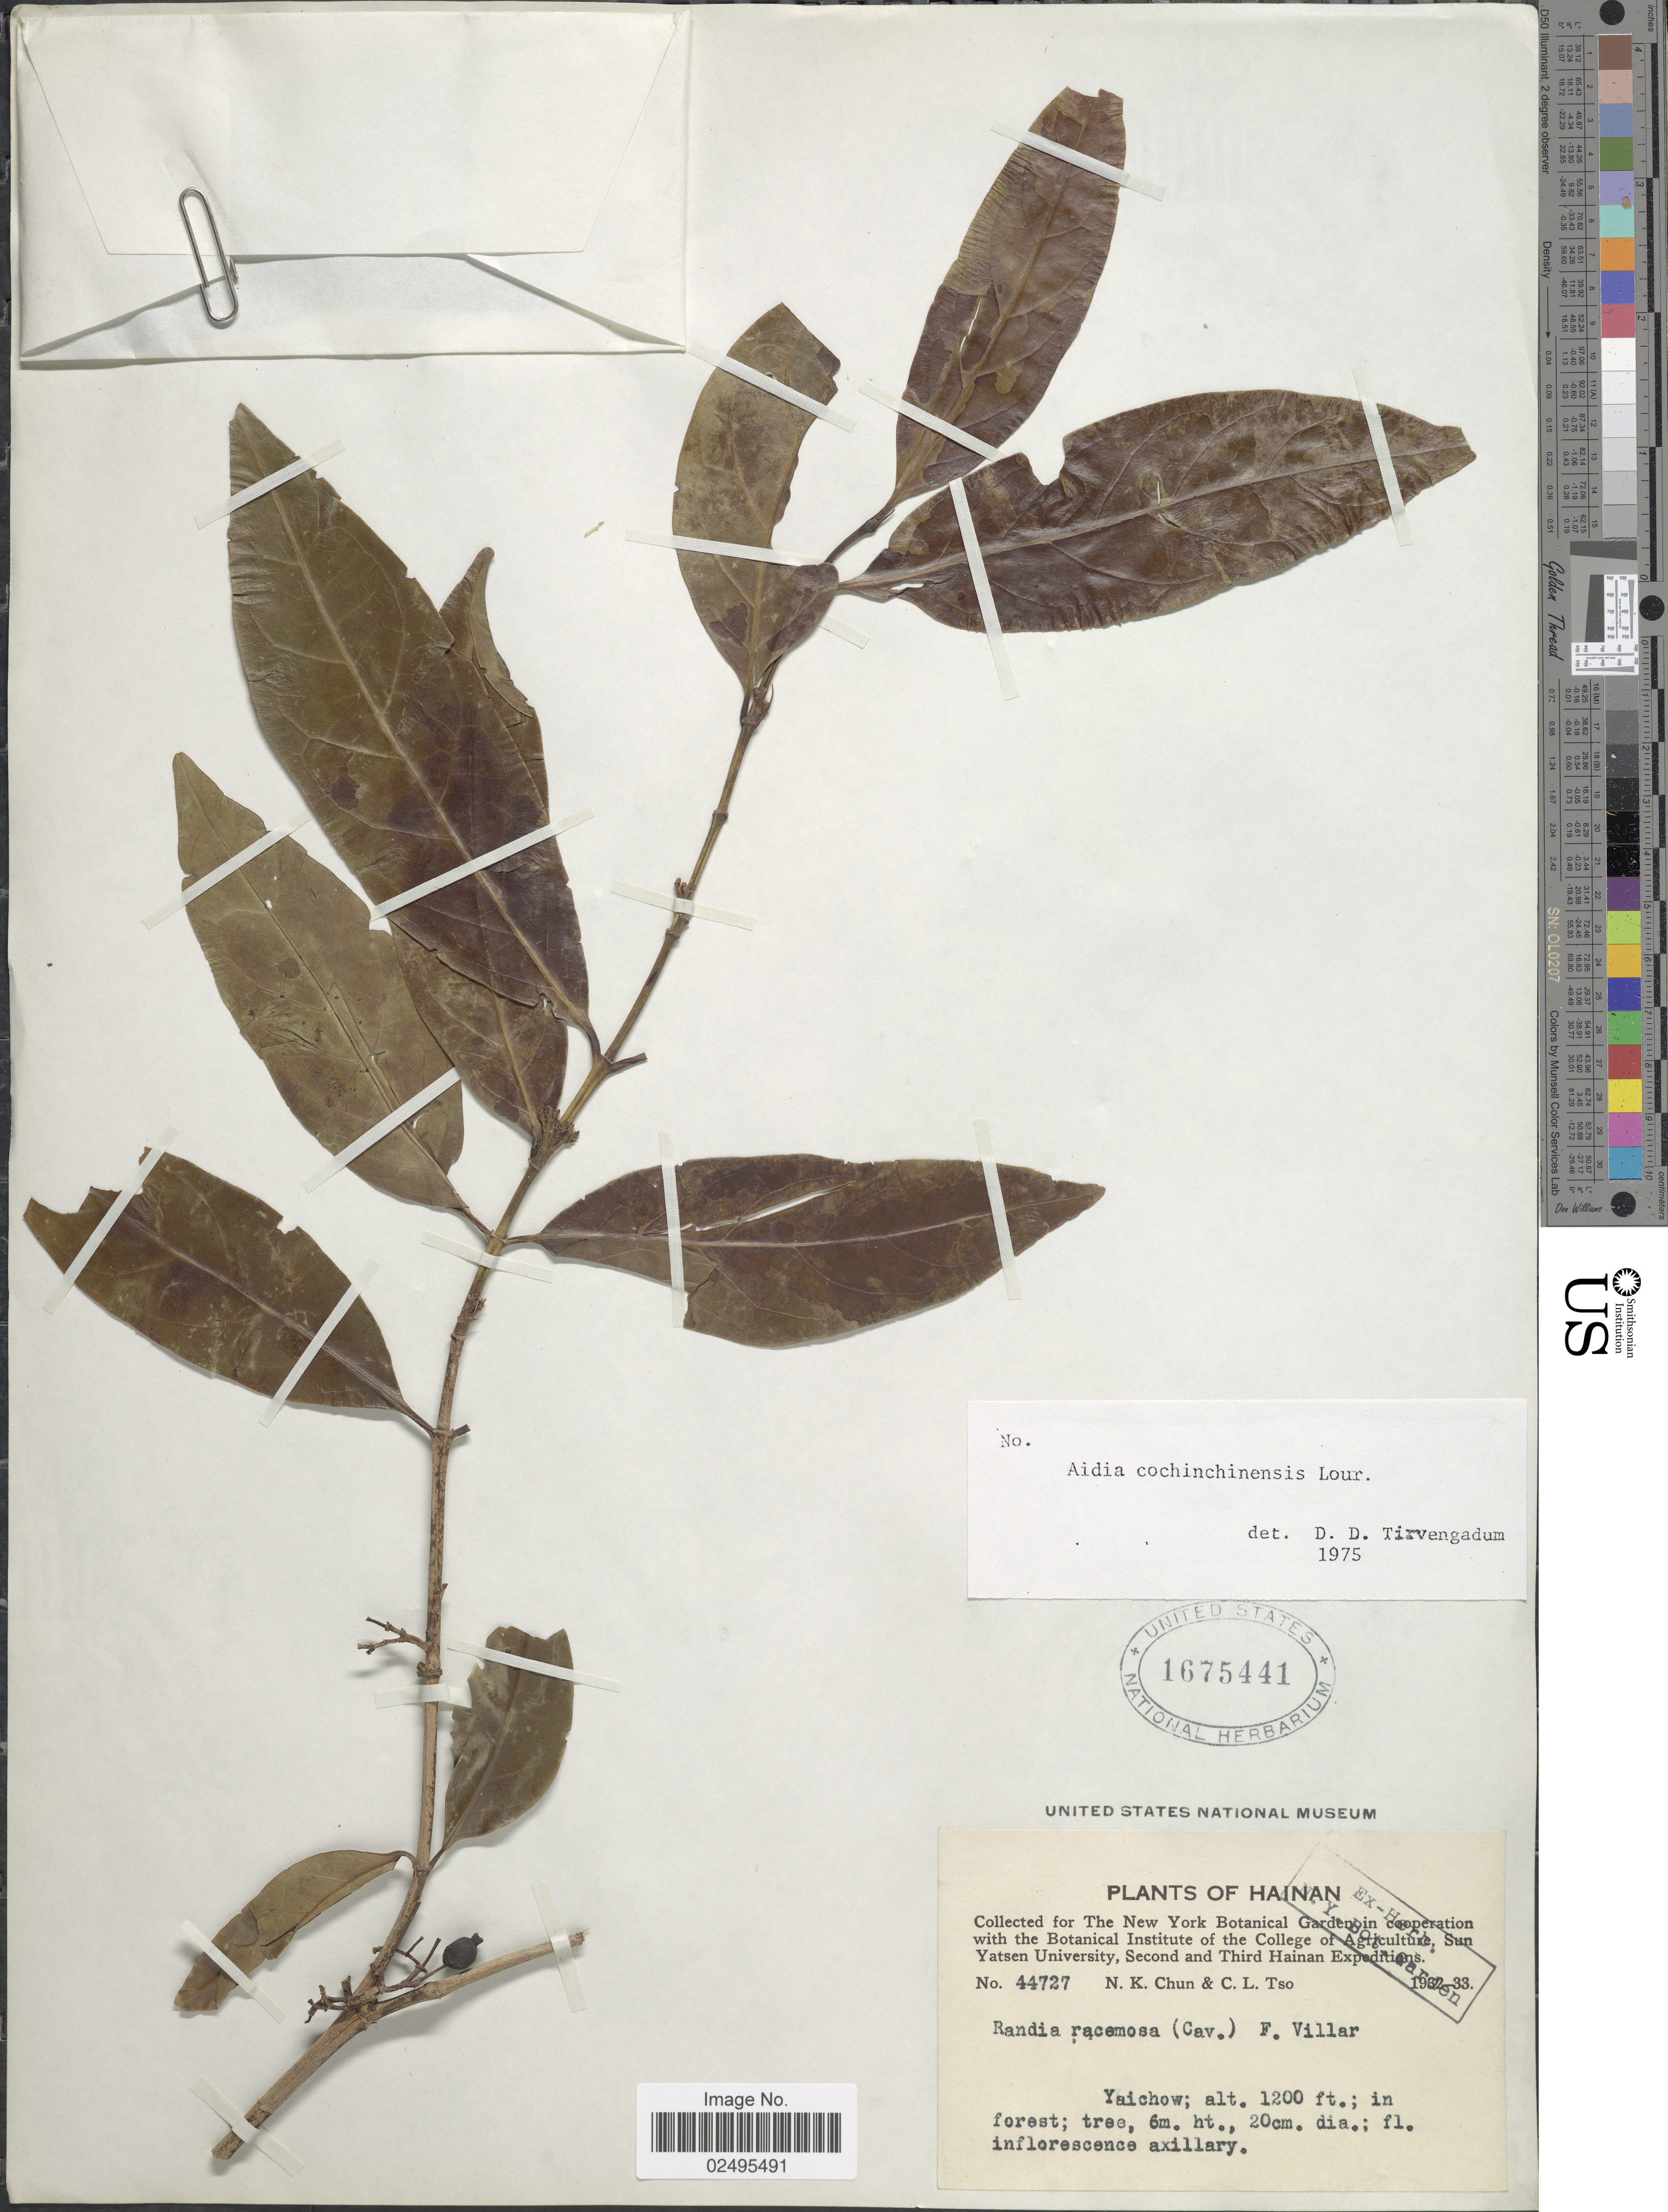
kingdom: Plantae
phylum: Tracheophyta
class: Magnoliopsida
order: Gentianales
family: Rubiaceae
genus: Aidia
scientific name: Aidia cochinchinensis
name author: (Lour.) Merr.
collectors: N. K. Chun & C. Tso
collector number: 44727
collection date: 1932/1933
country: China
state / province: Hainan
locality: Yaichow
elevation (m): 366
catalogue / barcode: US 1675441